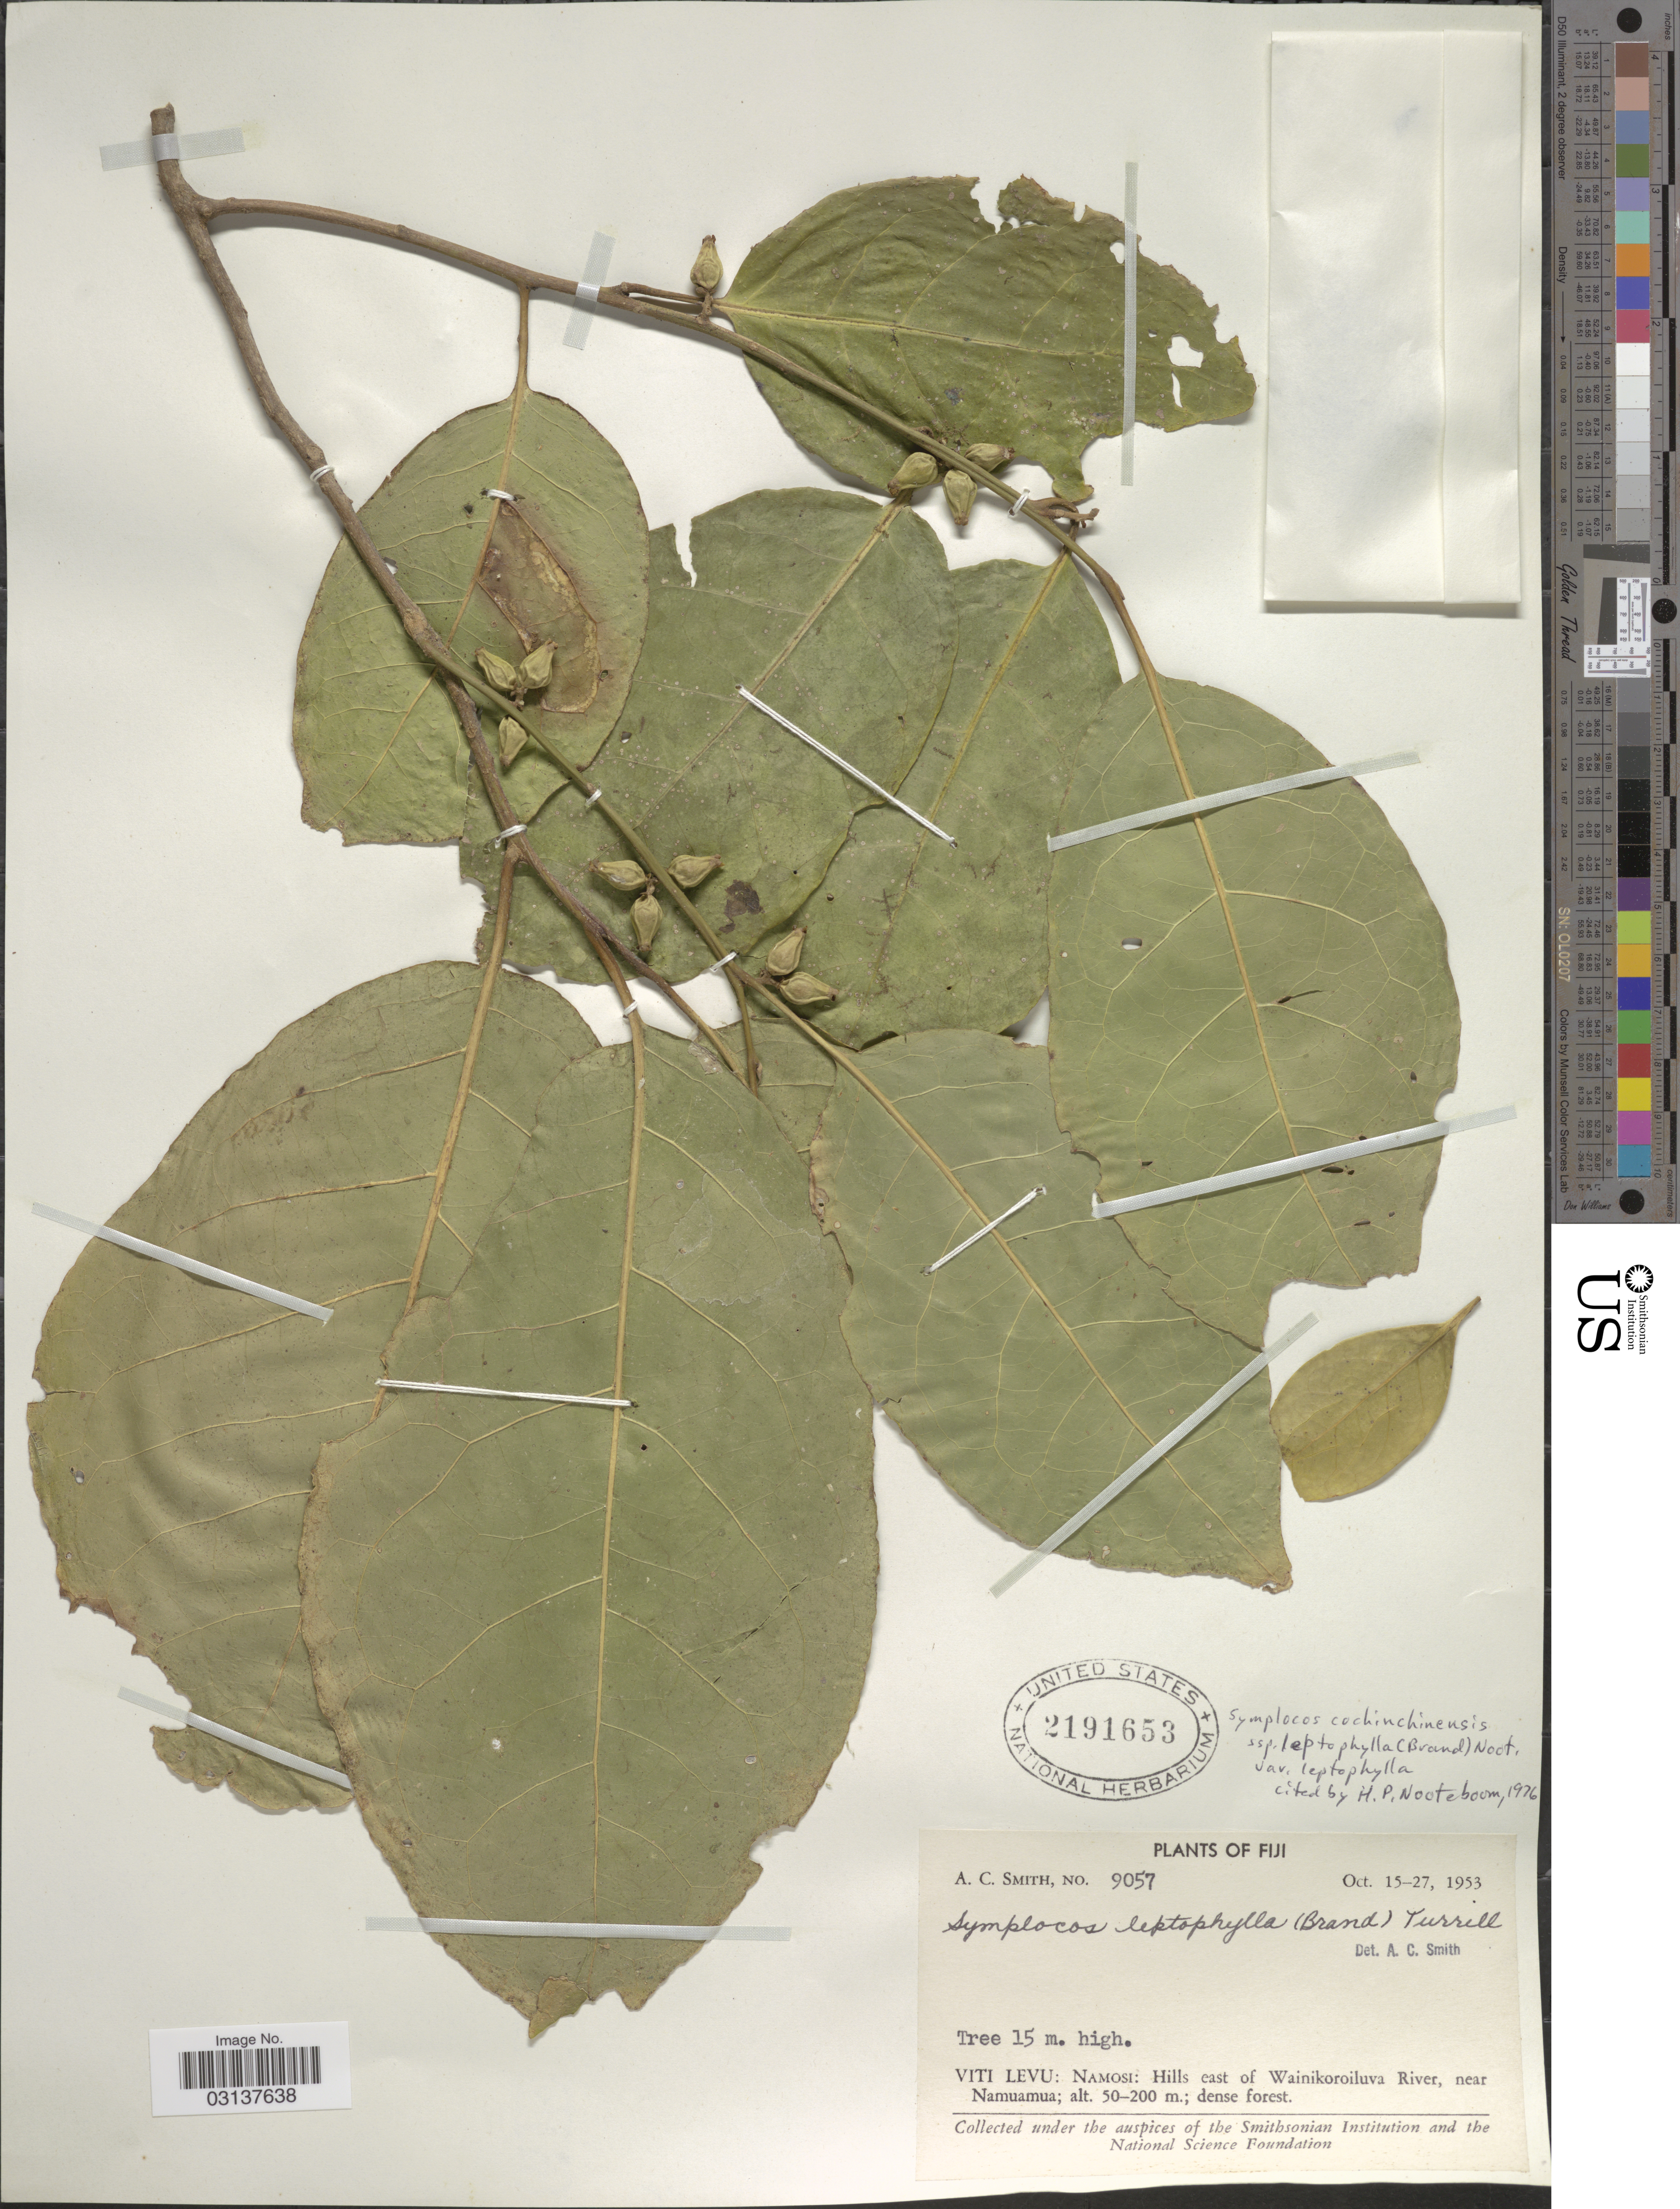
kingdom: Plantae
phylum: Tracheophyta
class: Magnoliopsida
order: Ericales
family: Symplocaceae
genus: Symplocos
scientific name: Symplocos cochinchinensis var. leptophylla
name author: (Brand) Noot.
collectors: A. C. Smith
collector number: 9057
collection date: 1953-10-15/1953-10-27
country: Fiji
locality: Viti Levu: Namosi: Hills east of Wainikoroiluva River, near Namuamua.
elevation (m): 50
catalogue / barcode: US 2191653